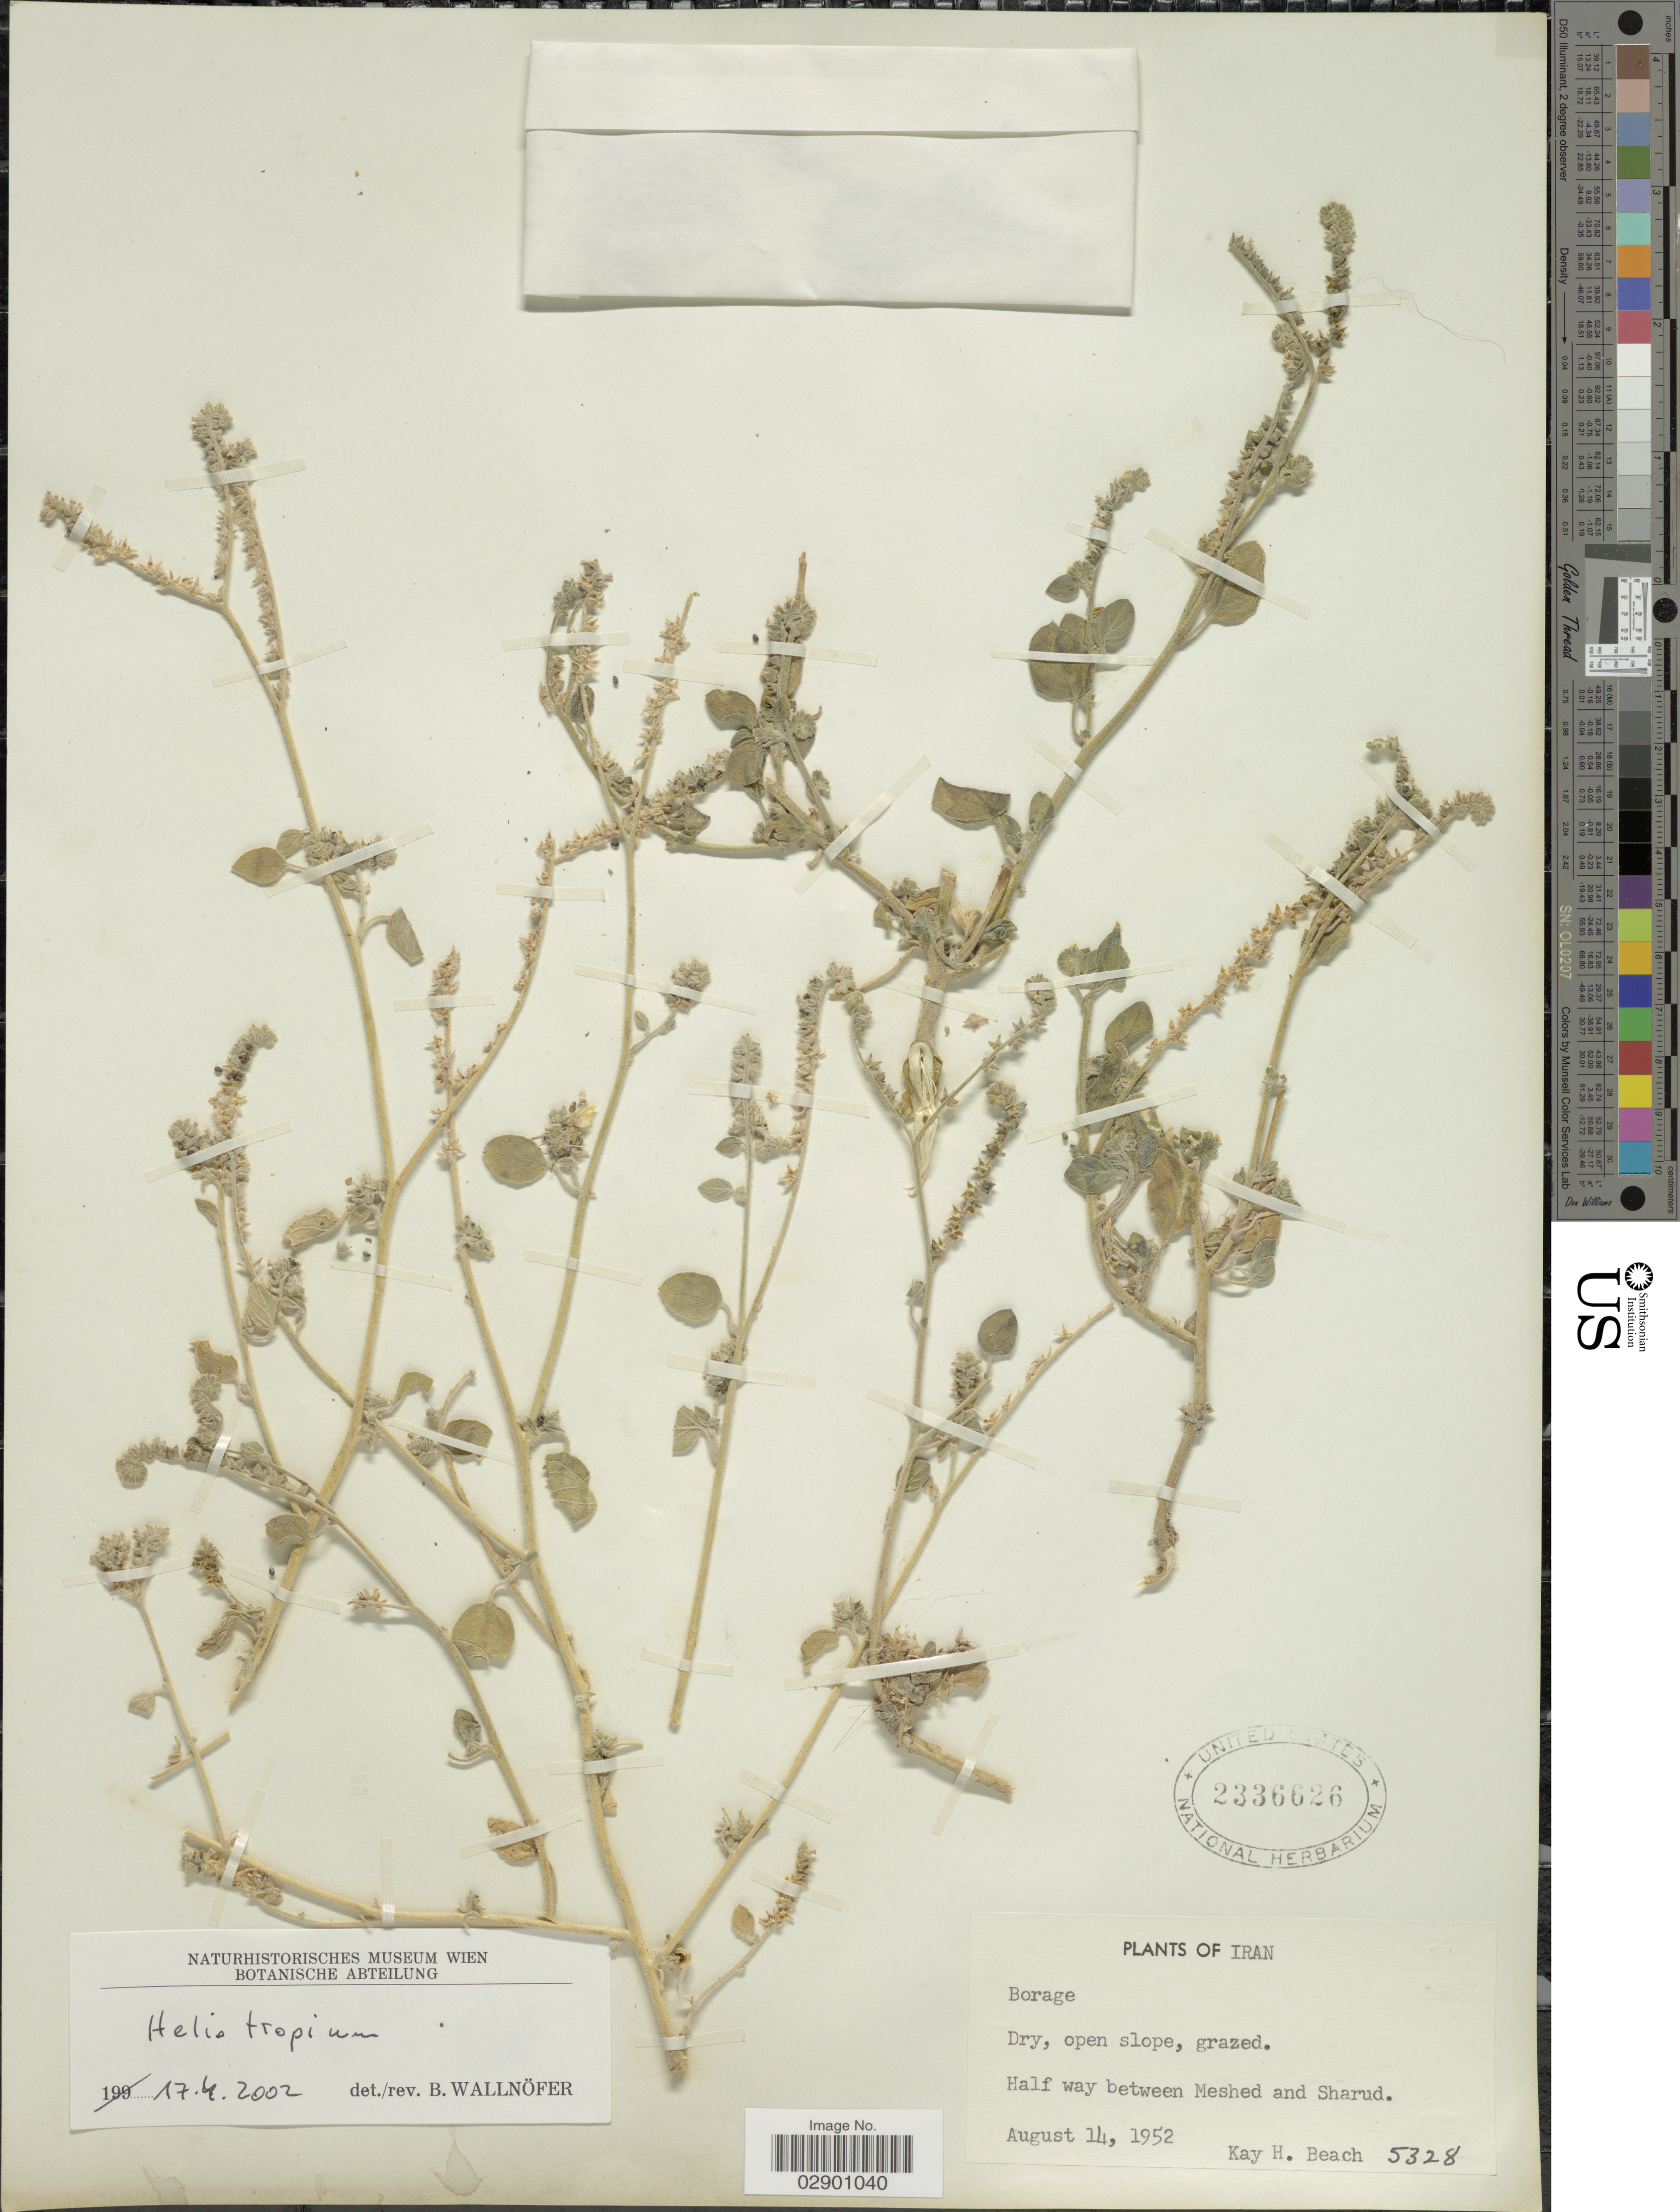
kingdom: Plantae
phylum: Tracheophyta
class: Magnoliopsida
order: Boraginales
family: Heliotropiaceae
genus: Heliotropium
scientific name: Heliotropium sp.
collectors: K. H. Beach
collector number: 5328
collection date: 1952-08-14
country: Iran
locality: Half way between Meshed and Sharud.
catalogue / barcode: US 2336626